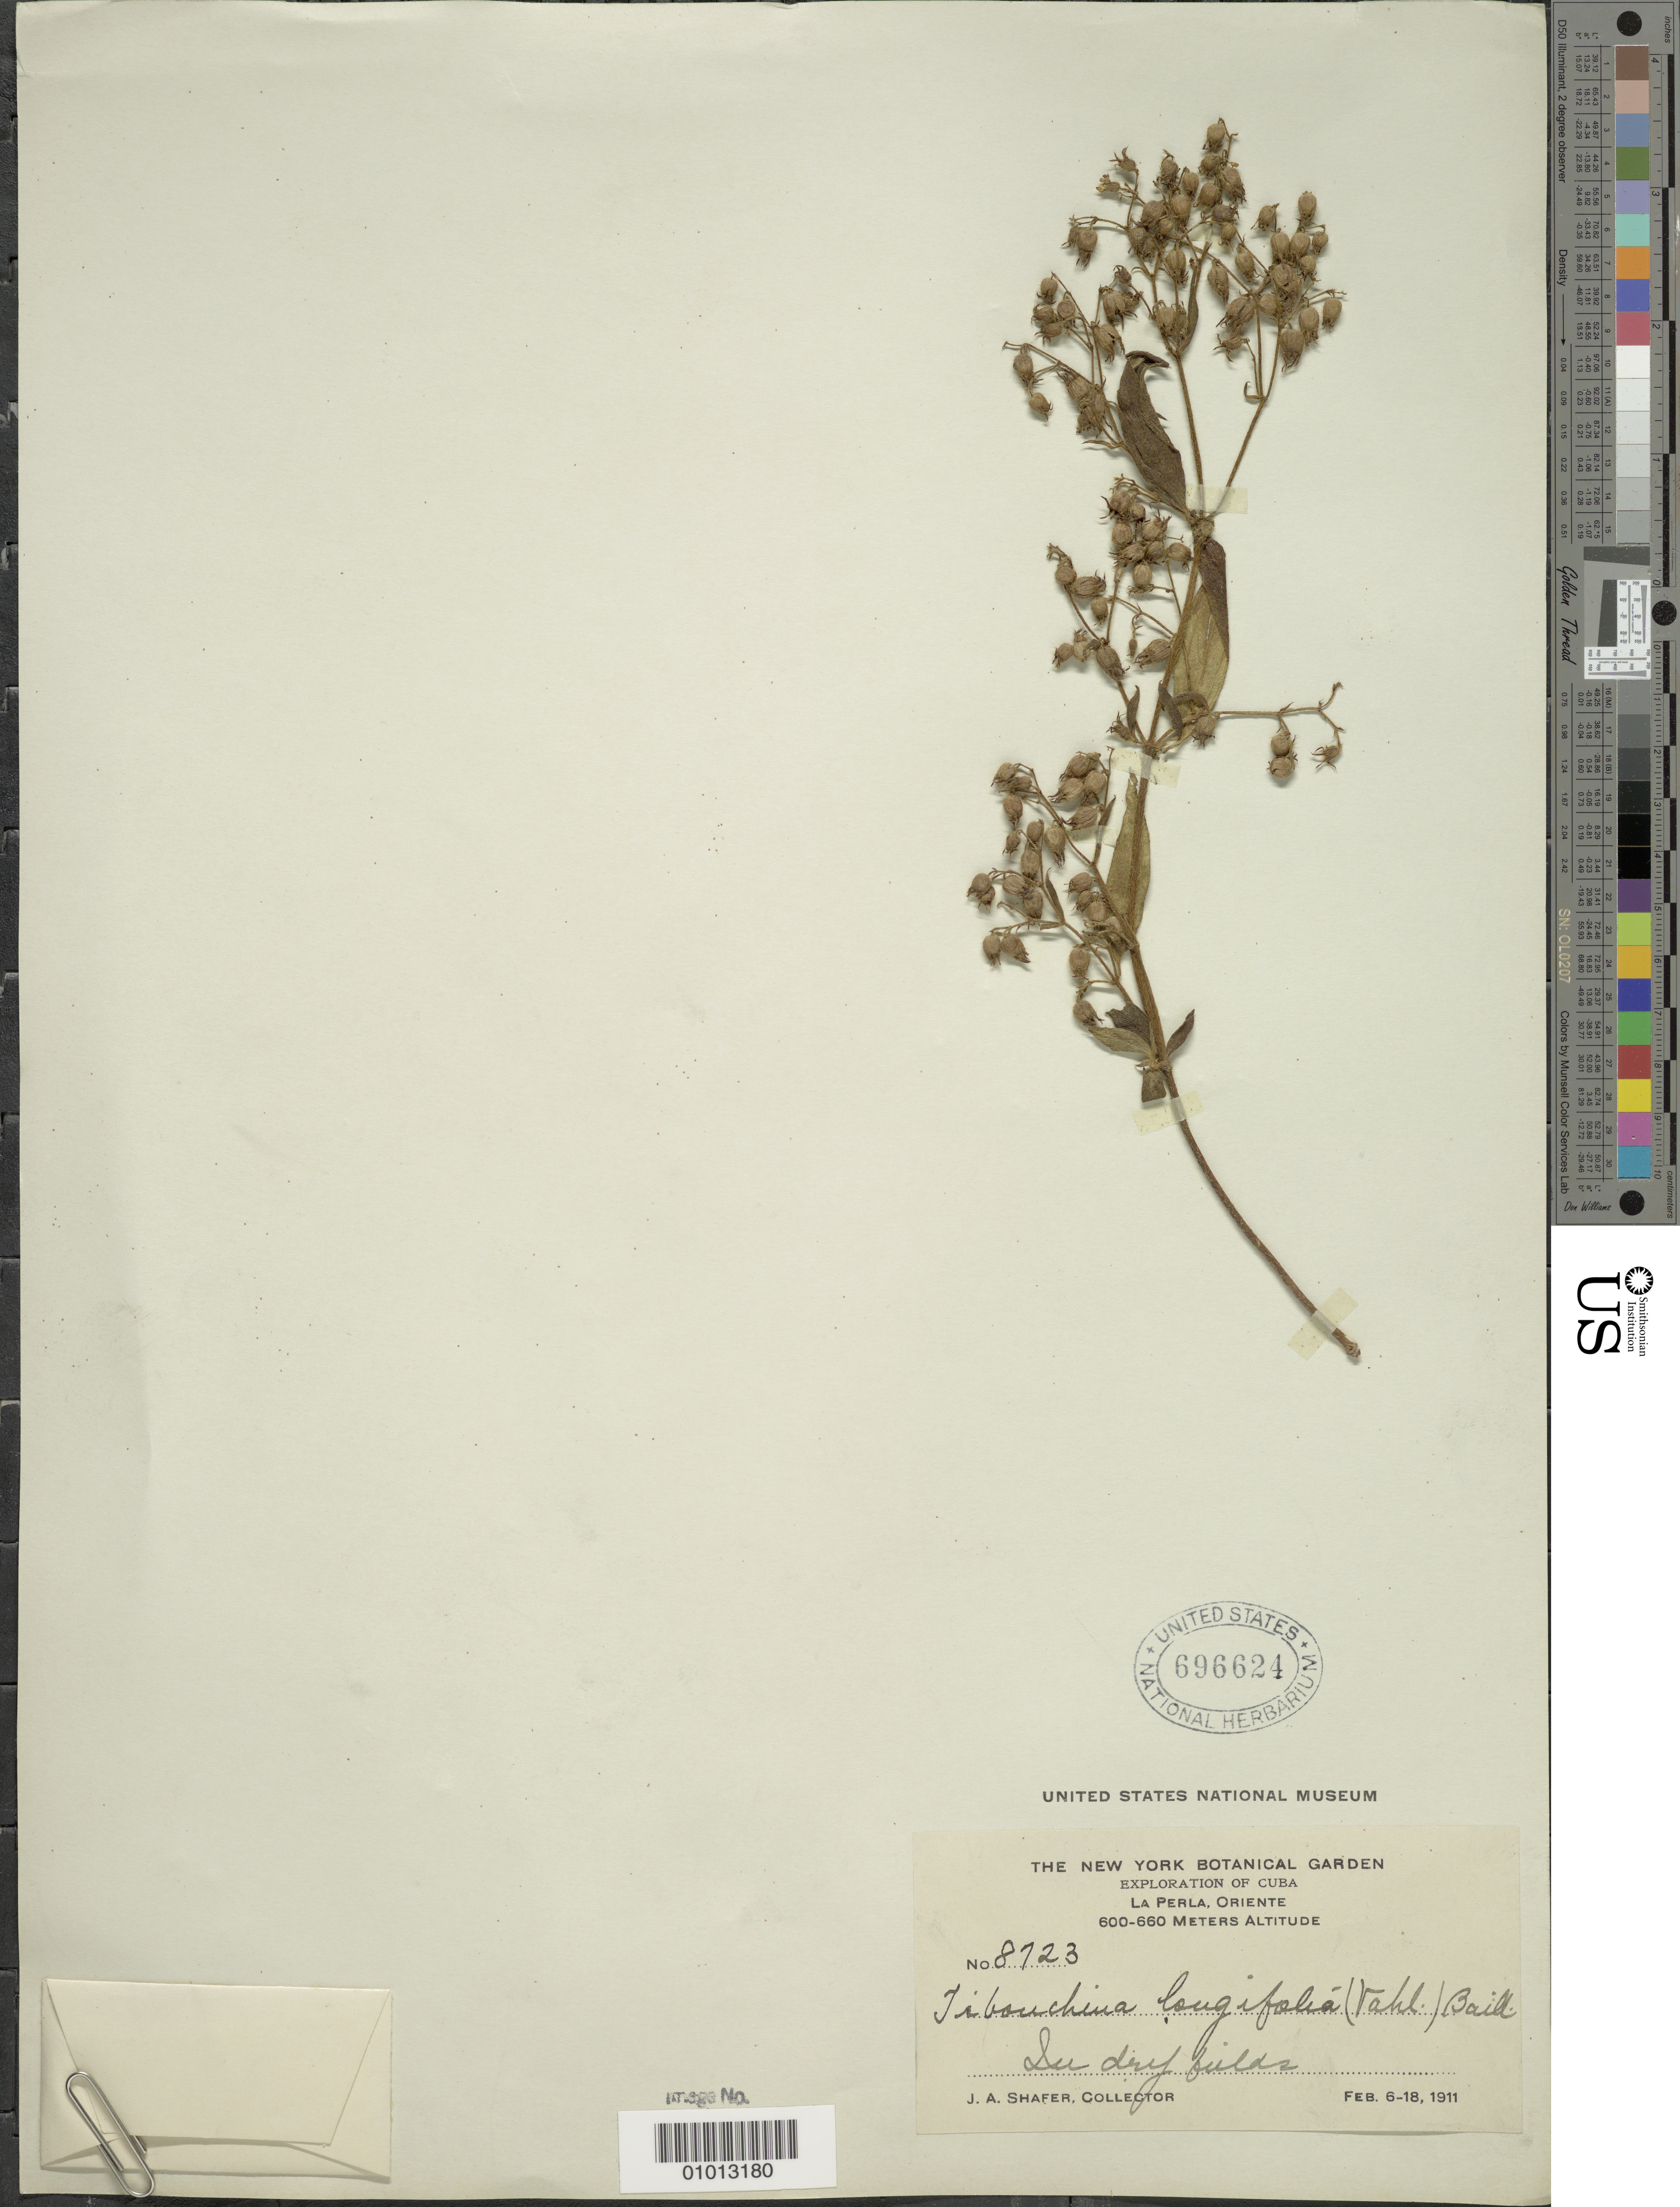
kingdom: Plantae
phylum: Tracheophyta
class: Magnoliopsida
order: Myrtales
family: Melastomataceae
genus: Chaetogastra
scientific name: Chaetogastra longifolia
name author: (Vahl) DC.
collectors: J. A. Shafer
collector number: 8723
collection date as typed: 06 Feb 1911 to 18 Feb 1911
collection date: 1911-02-06/1911-02-11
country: Cuba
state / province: Oriente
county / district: Dry forest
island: Cuba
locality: La Perla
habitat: In dry fields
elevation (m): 600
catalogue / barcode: US 696624